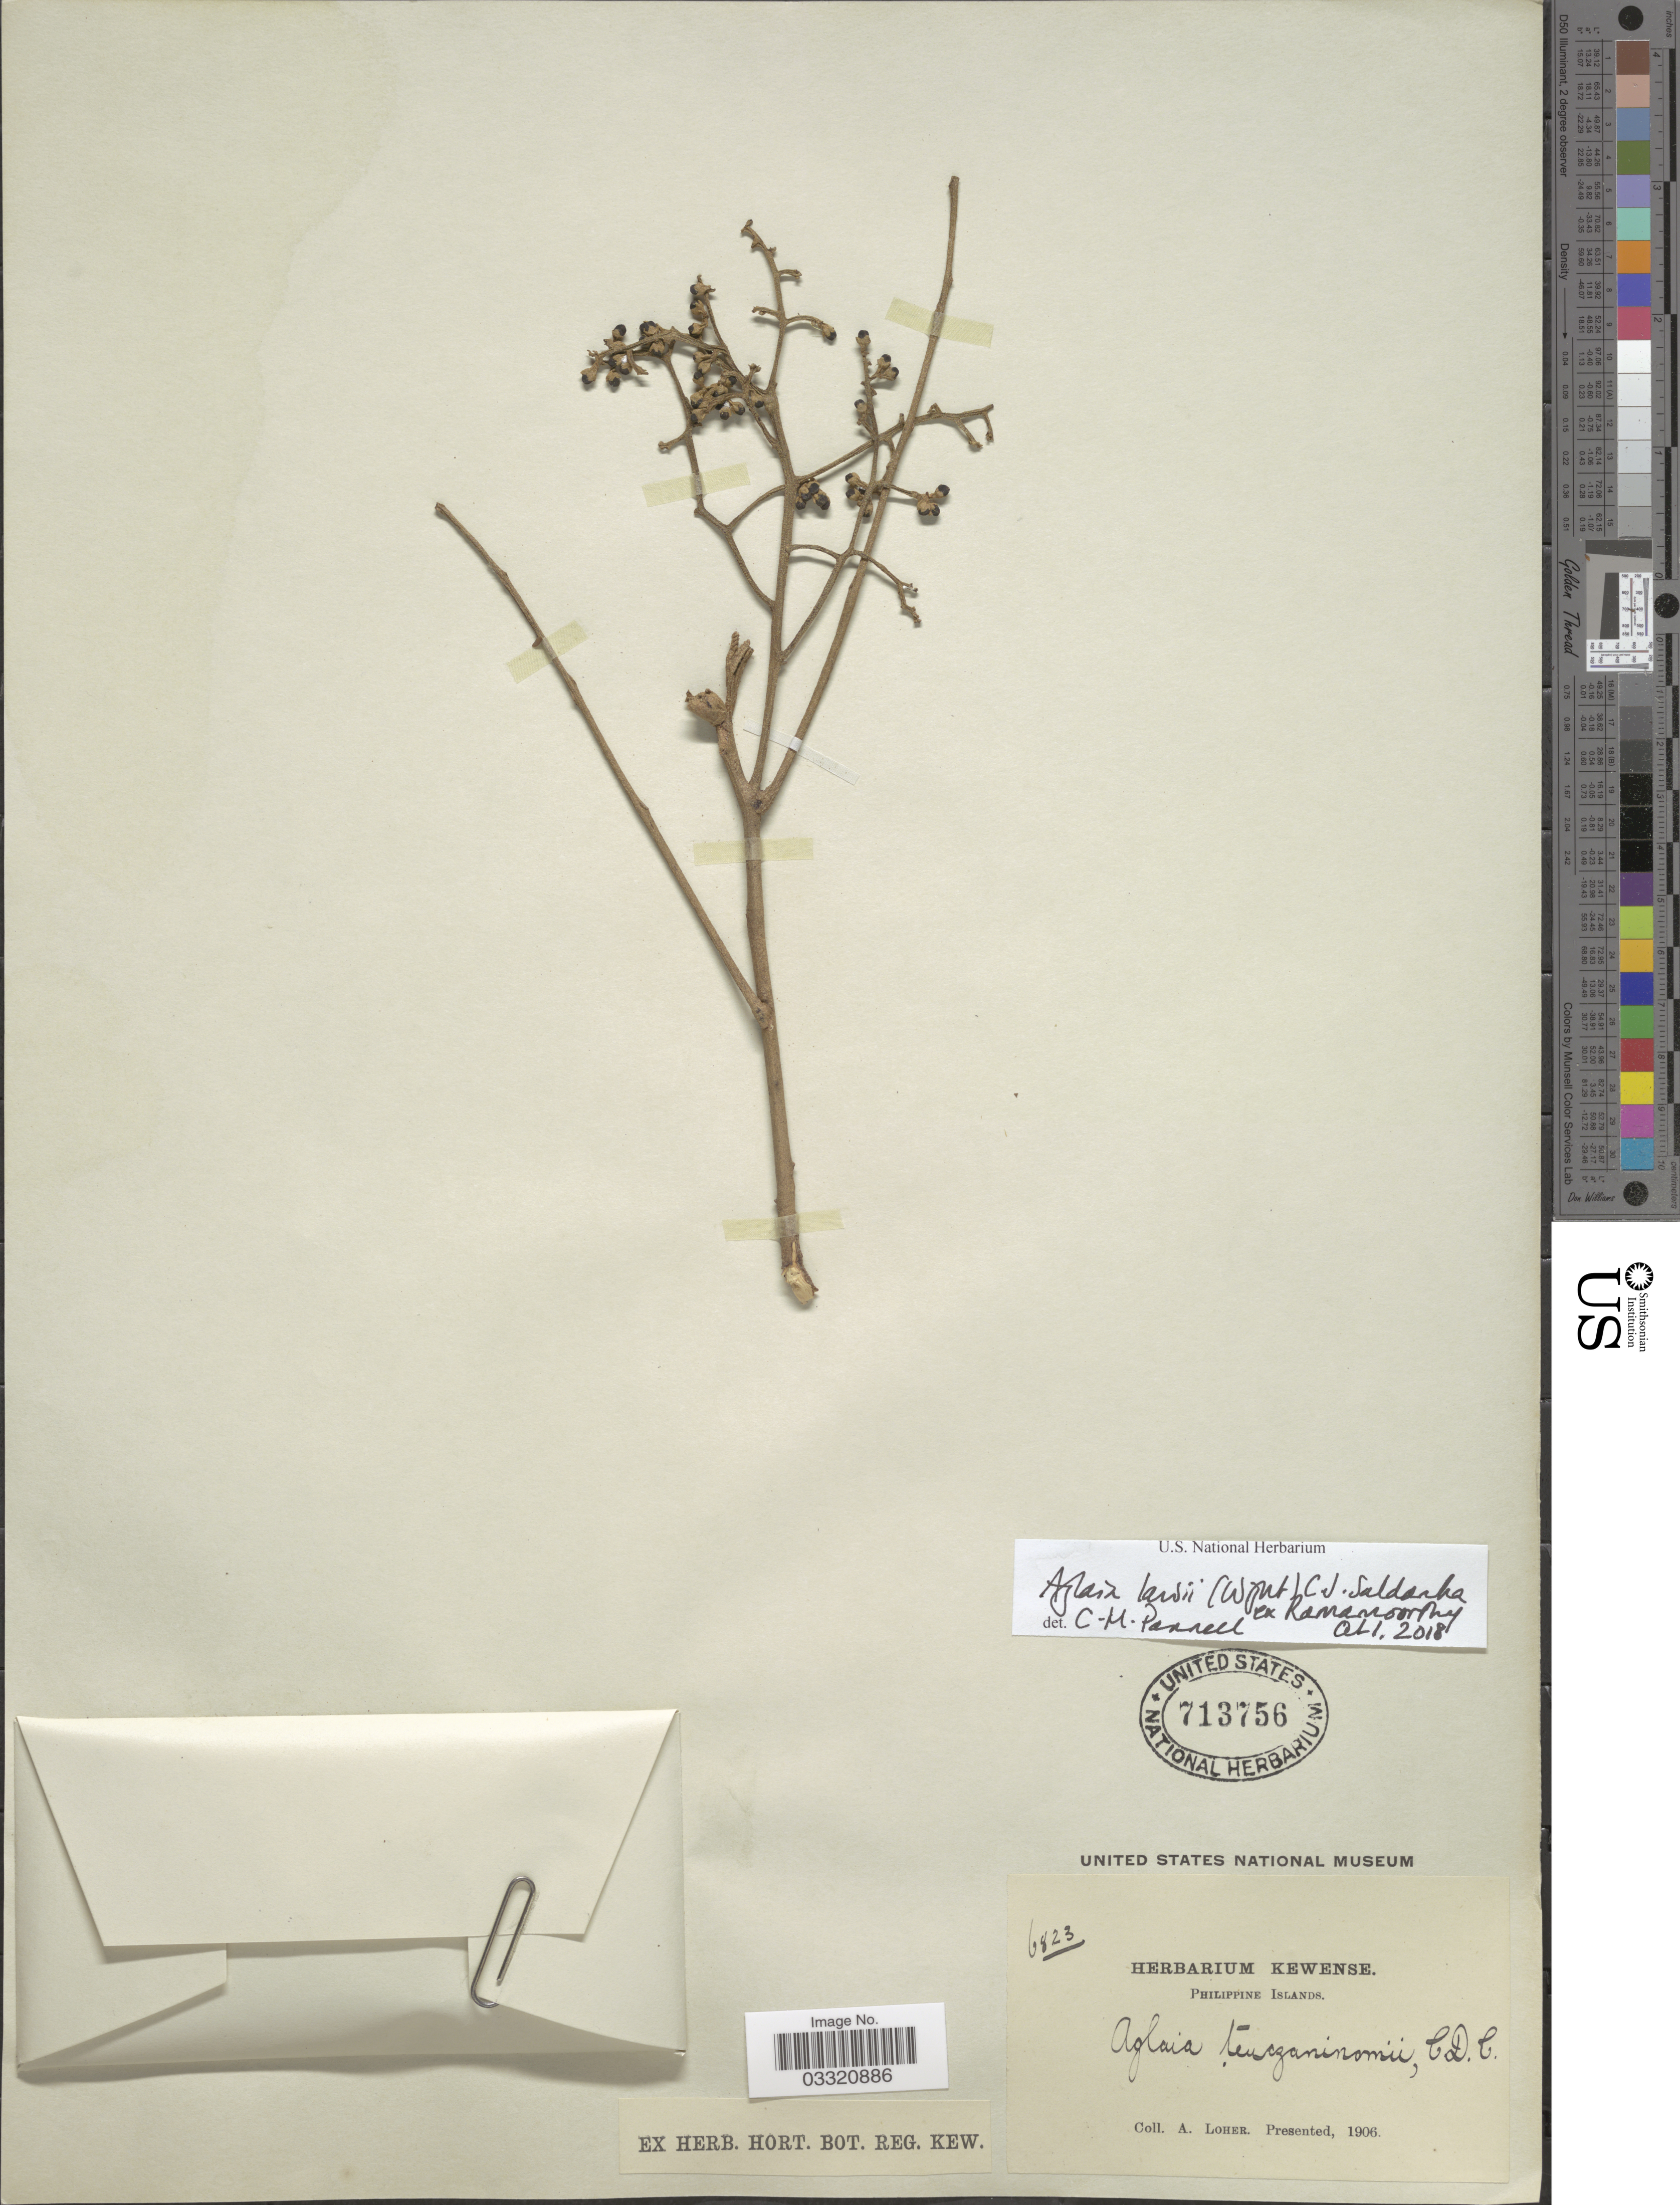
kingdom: Plantae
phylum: Tracheophyta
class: Magnoliopsida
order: Sapindales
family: Meliaceae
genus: Aglaia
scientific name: Aglaia lawii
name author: (Wight) C.J. Saldanha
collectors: A. Loher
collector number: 6823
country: Philippines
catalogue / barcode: US 713756